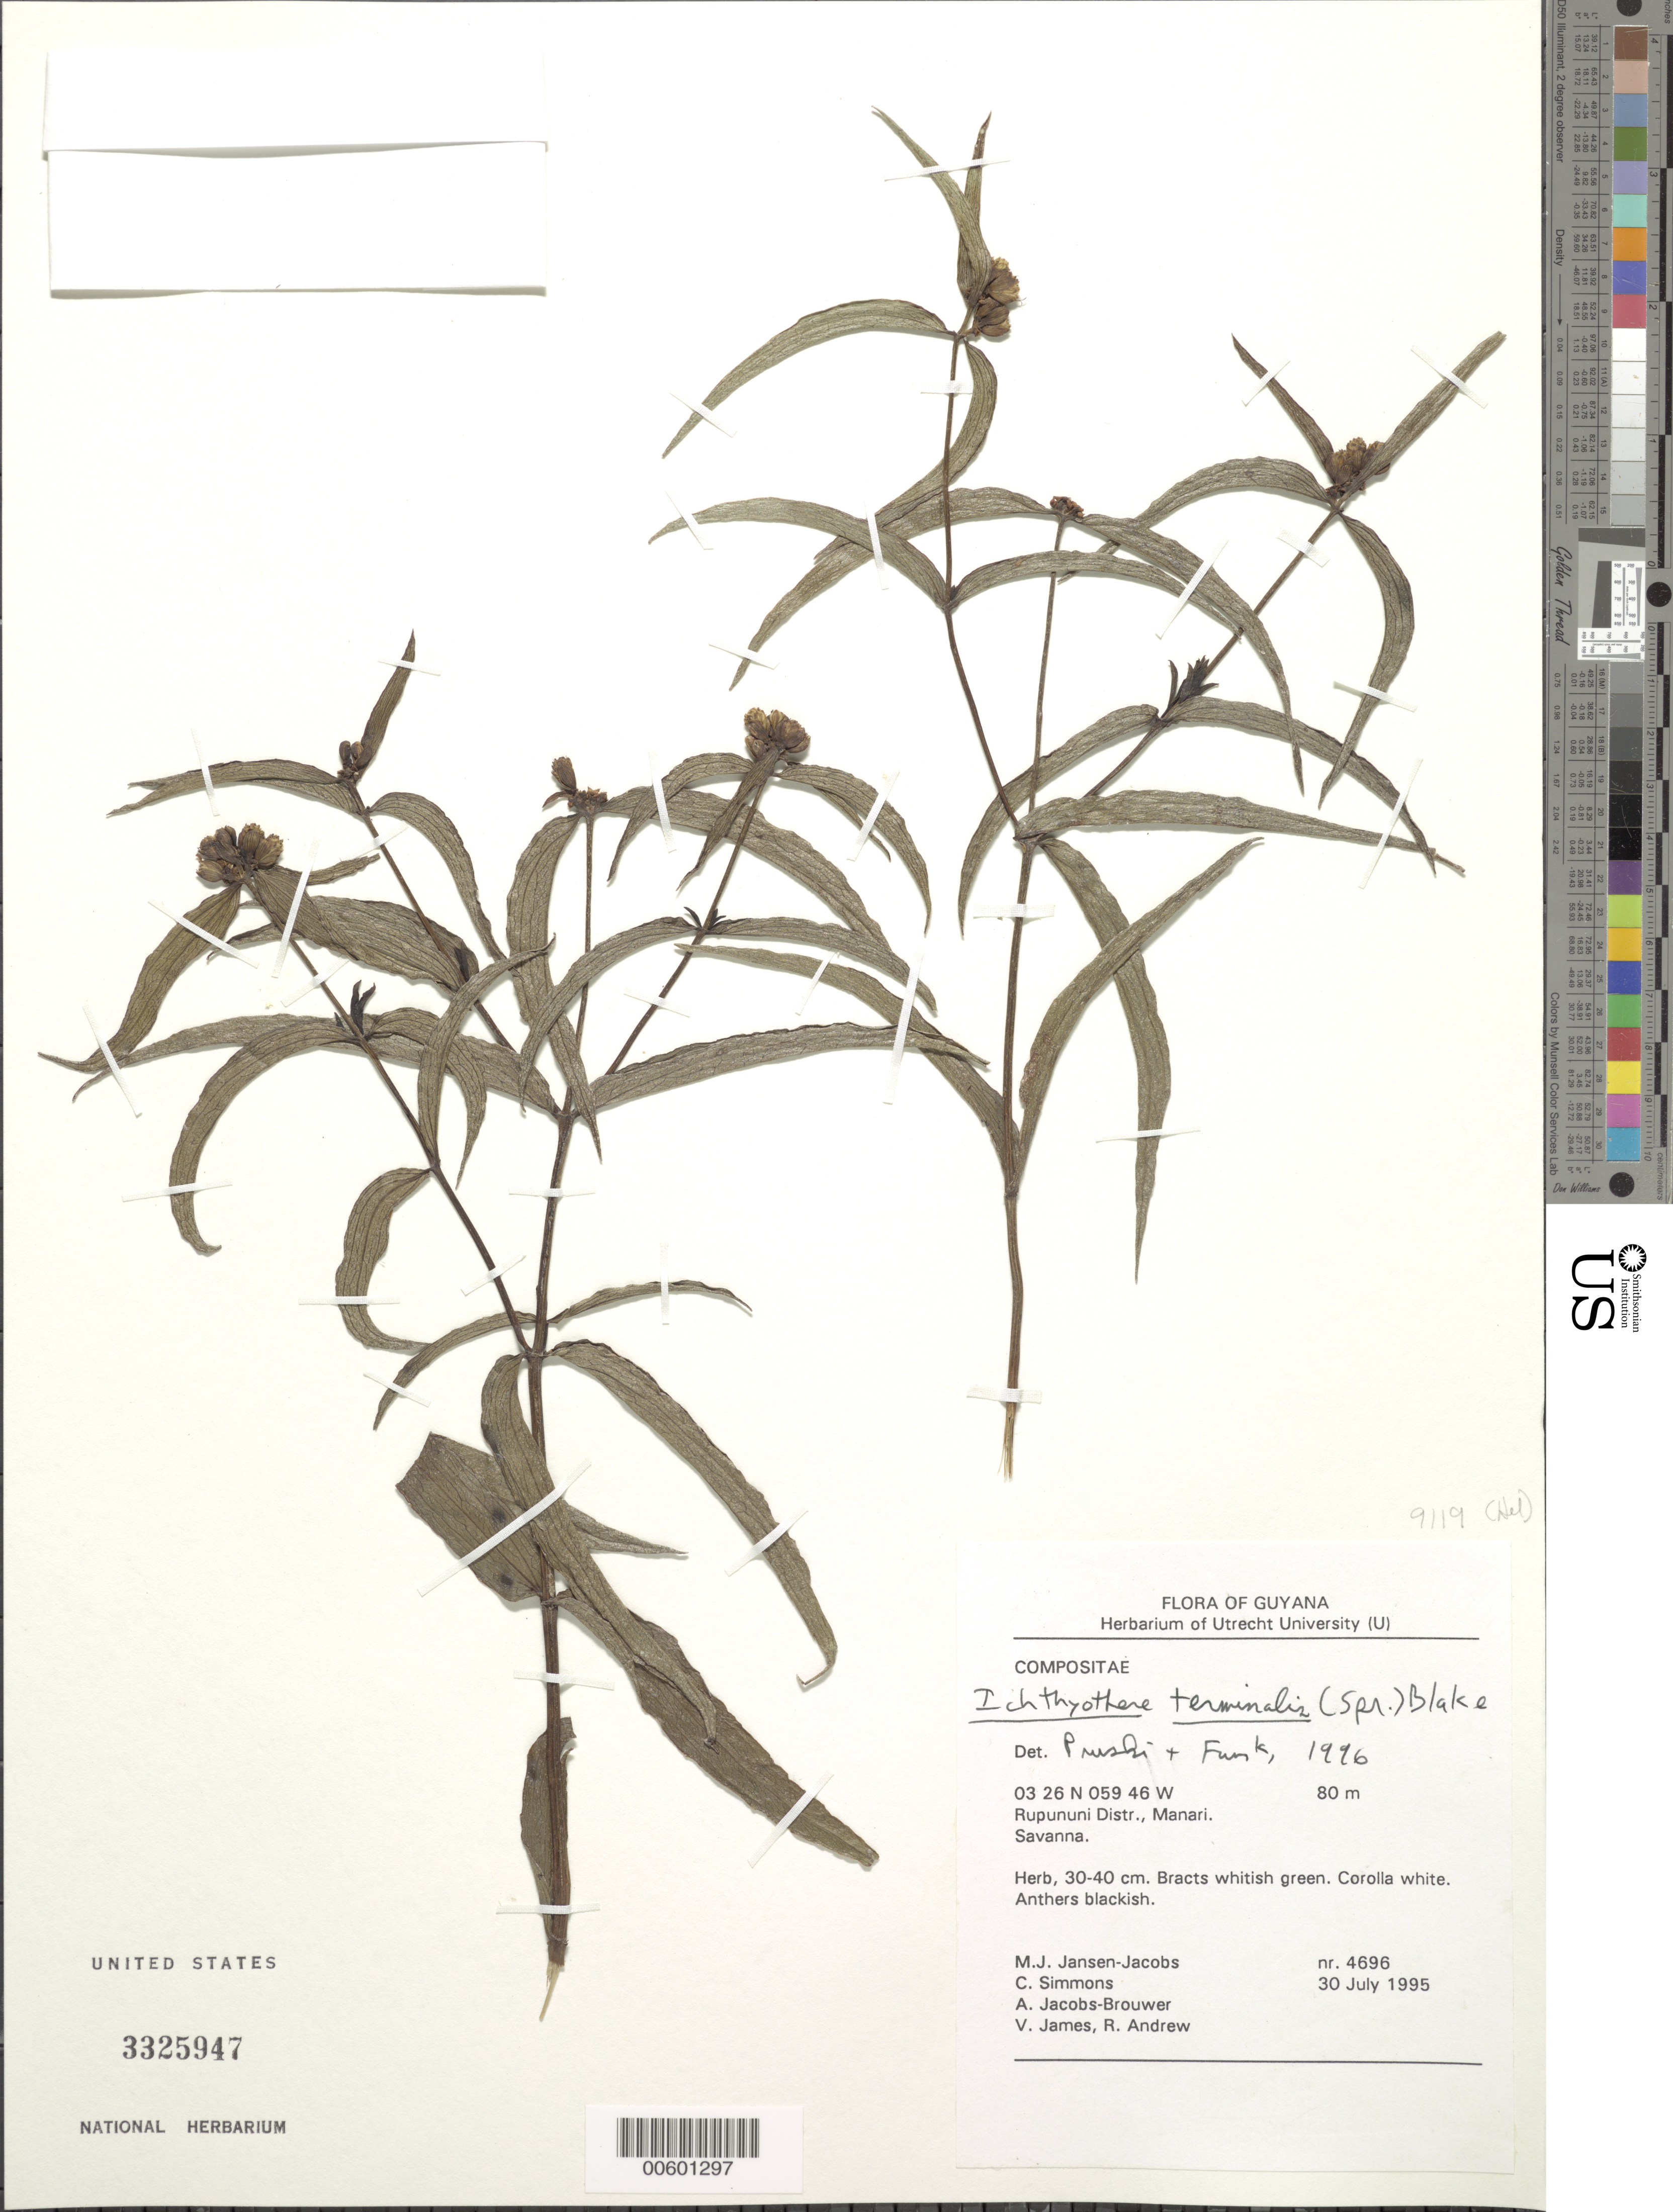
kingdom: Plantae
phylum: Tracheophyta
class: Magnoliopsida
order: Asterales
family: Asteraceae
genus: Ichthyothere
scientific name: Ichthyothere terminalis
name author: (Spreng.) S.F. Blake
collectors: M. J. Jansen-Jacobs, C. Simons, A. Jacobs-Brouwer, V. James & R. Andrew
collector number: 4696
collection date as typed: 30-Jul-95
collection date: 1995-07-30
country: Guyana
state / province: U. Takutu-U. Essequibo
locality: Manari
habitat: Savanna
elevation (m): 80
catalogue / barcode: US 3325947